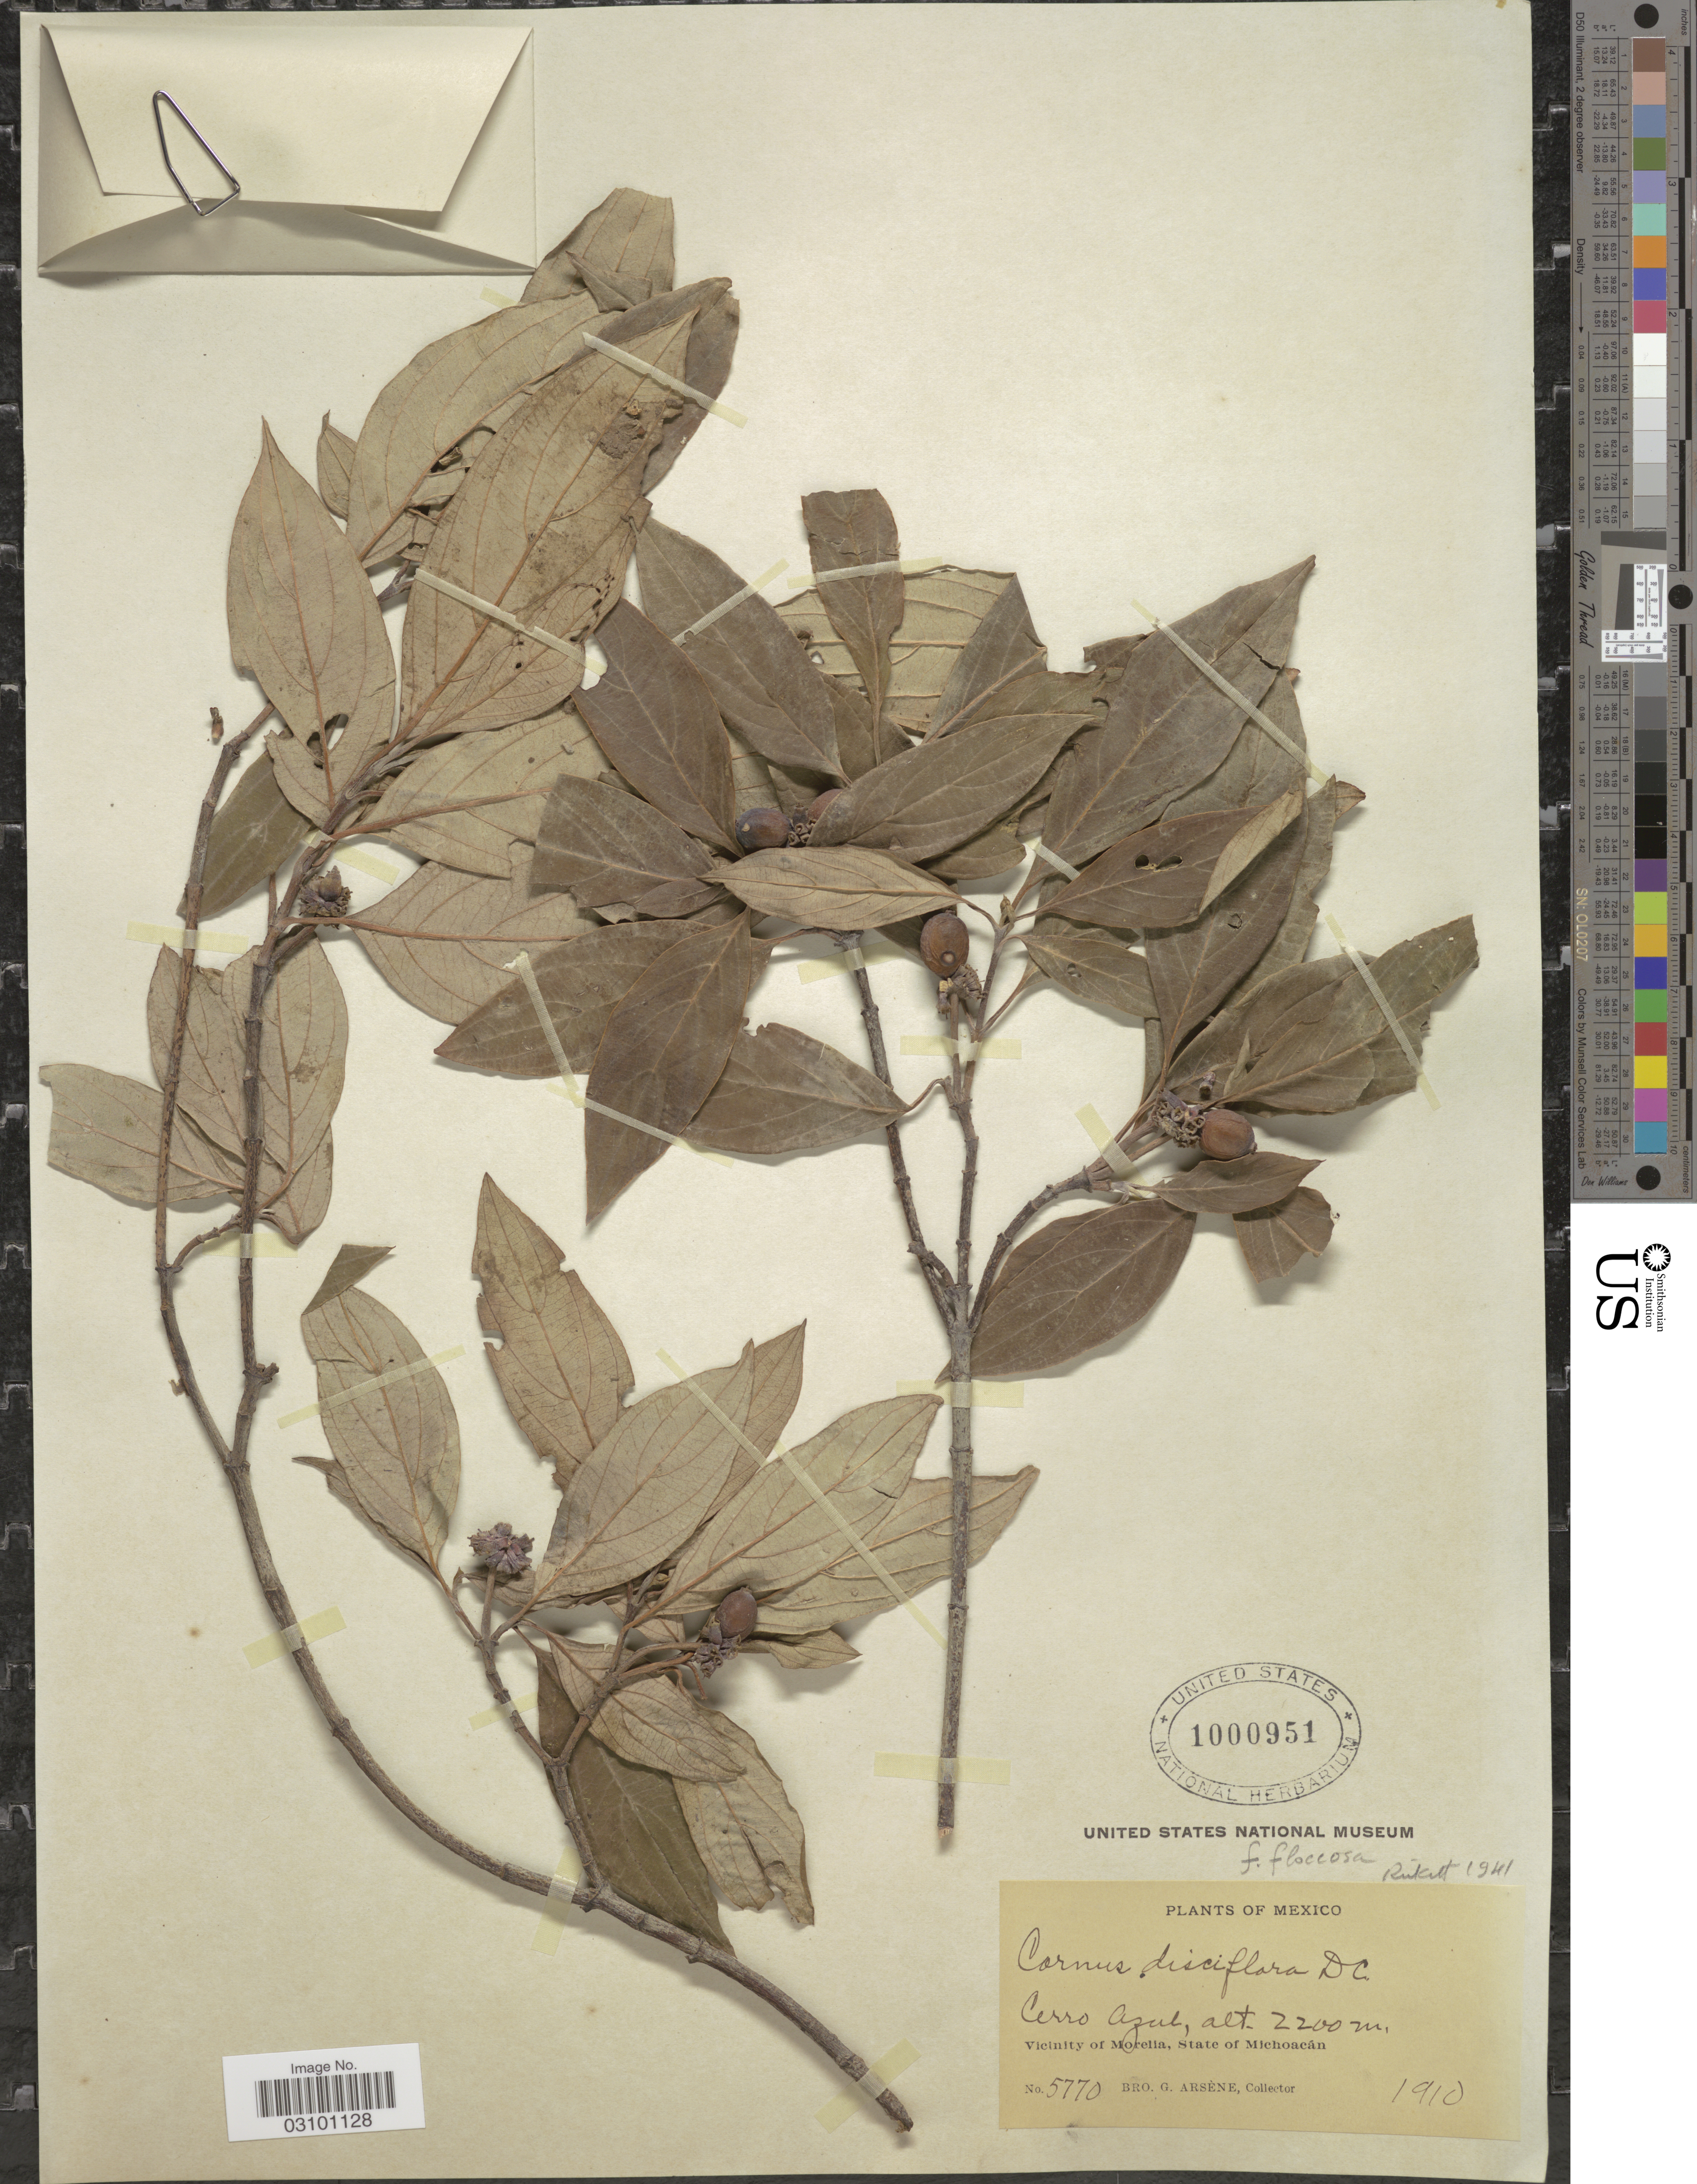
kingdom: Plantae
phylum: Tracheophyta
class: Magnoliopsida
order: Cornales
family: Cornaceae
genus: Cornus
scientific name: Cornus disciflora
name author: Moc. & Sessé ex DC.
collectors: Bro. G. Arsène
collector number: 5770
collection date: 1910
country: Mexico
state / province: Michoacán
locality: Cerro Azul. Vicinity of Morelia.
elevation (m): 2200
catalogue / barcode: US 1000951